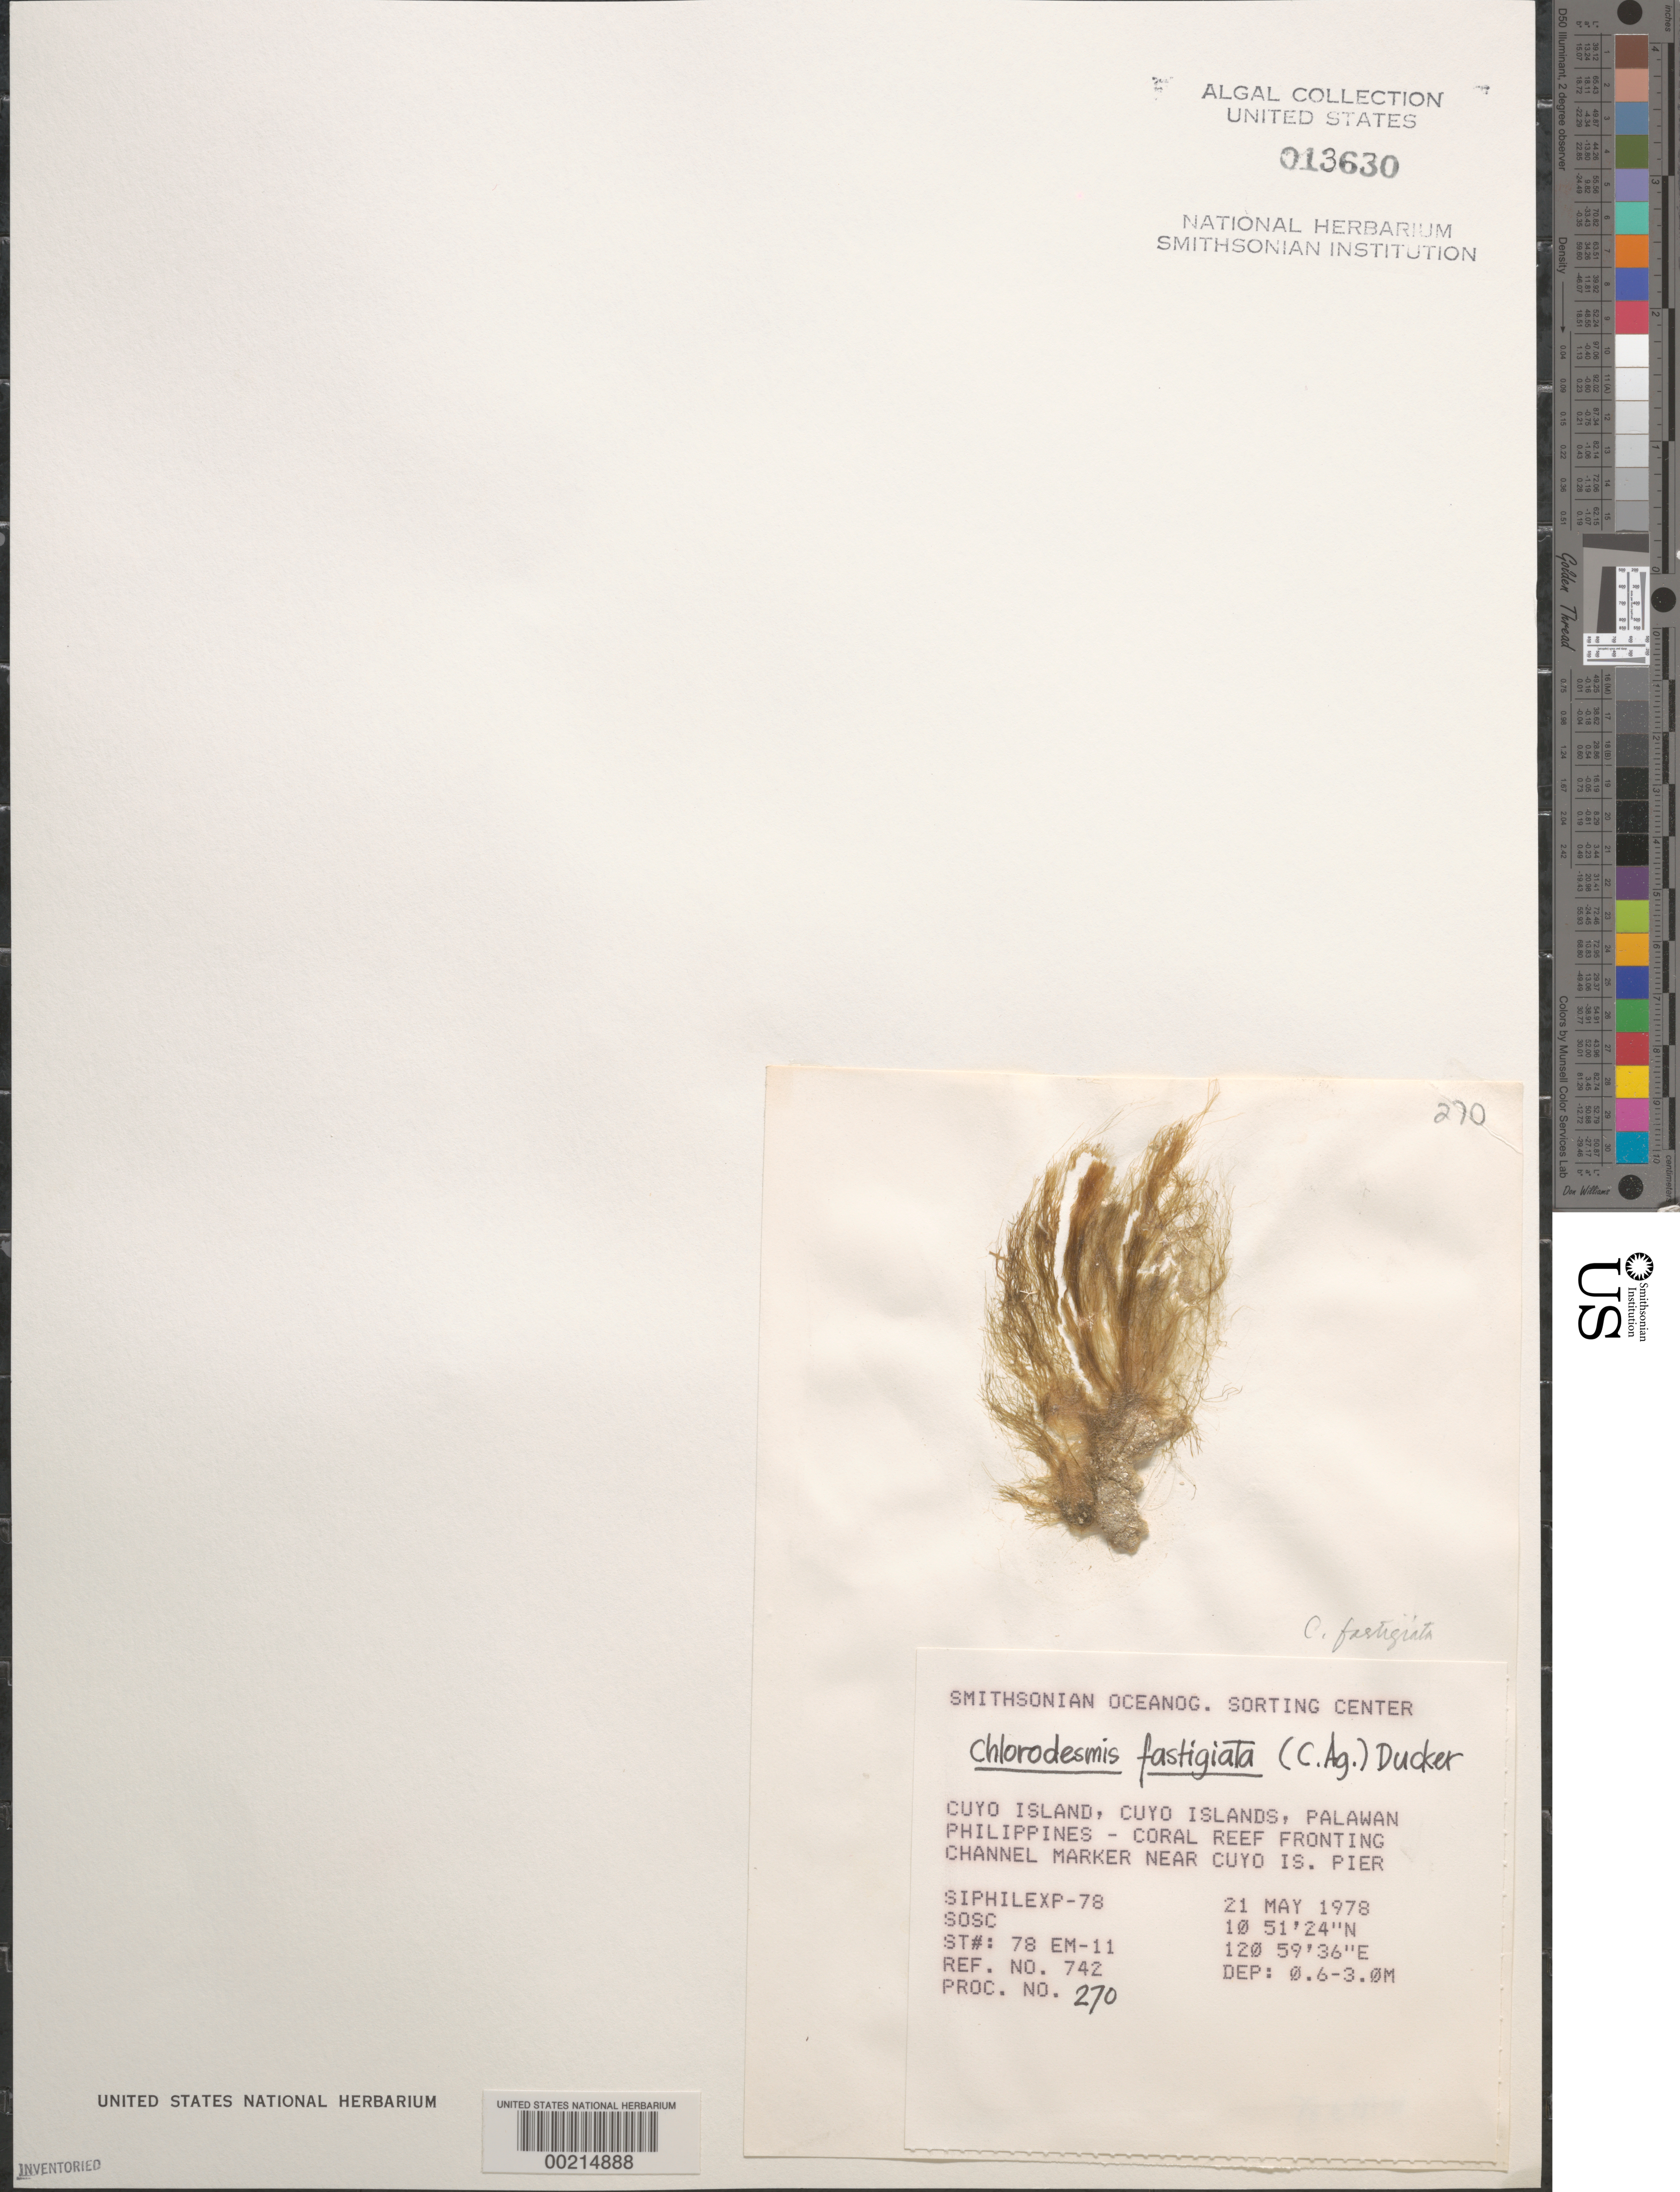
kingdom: Plantae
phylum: Chlorophyta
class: Ulvophyceae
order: Bryopsidales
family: Udoteaceae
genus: Chlorodesmis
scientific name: Chlorodesmis fastigiata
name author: (C. Agardh) S.C. Ducker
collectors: SOSC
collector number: Station 78 Em-11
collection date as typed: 21 May 1978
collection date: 1978-05-21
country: Philippines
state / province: Mimaropa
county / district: Palawan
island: Cuyo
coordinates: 10 51' 24" N, 120 59' 36" E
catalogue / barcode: US 13630